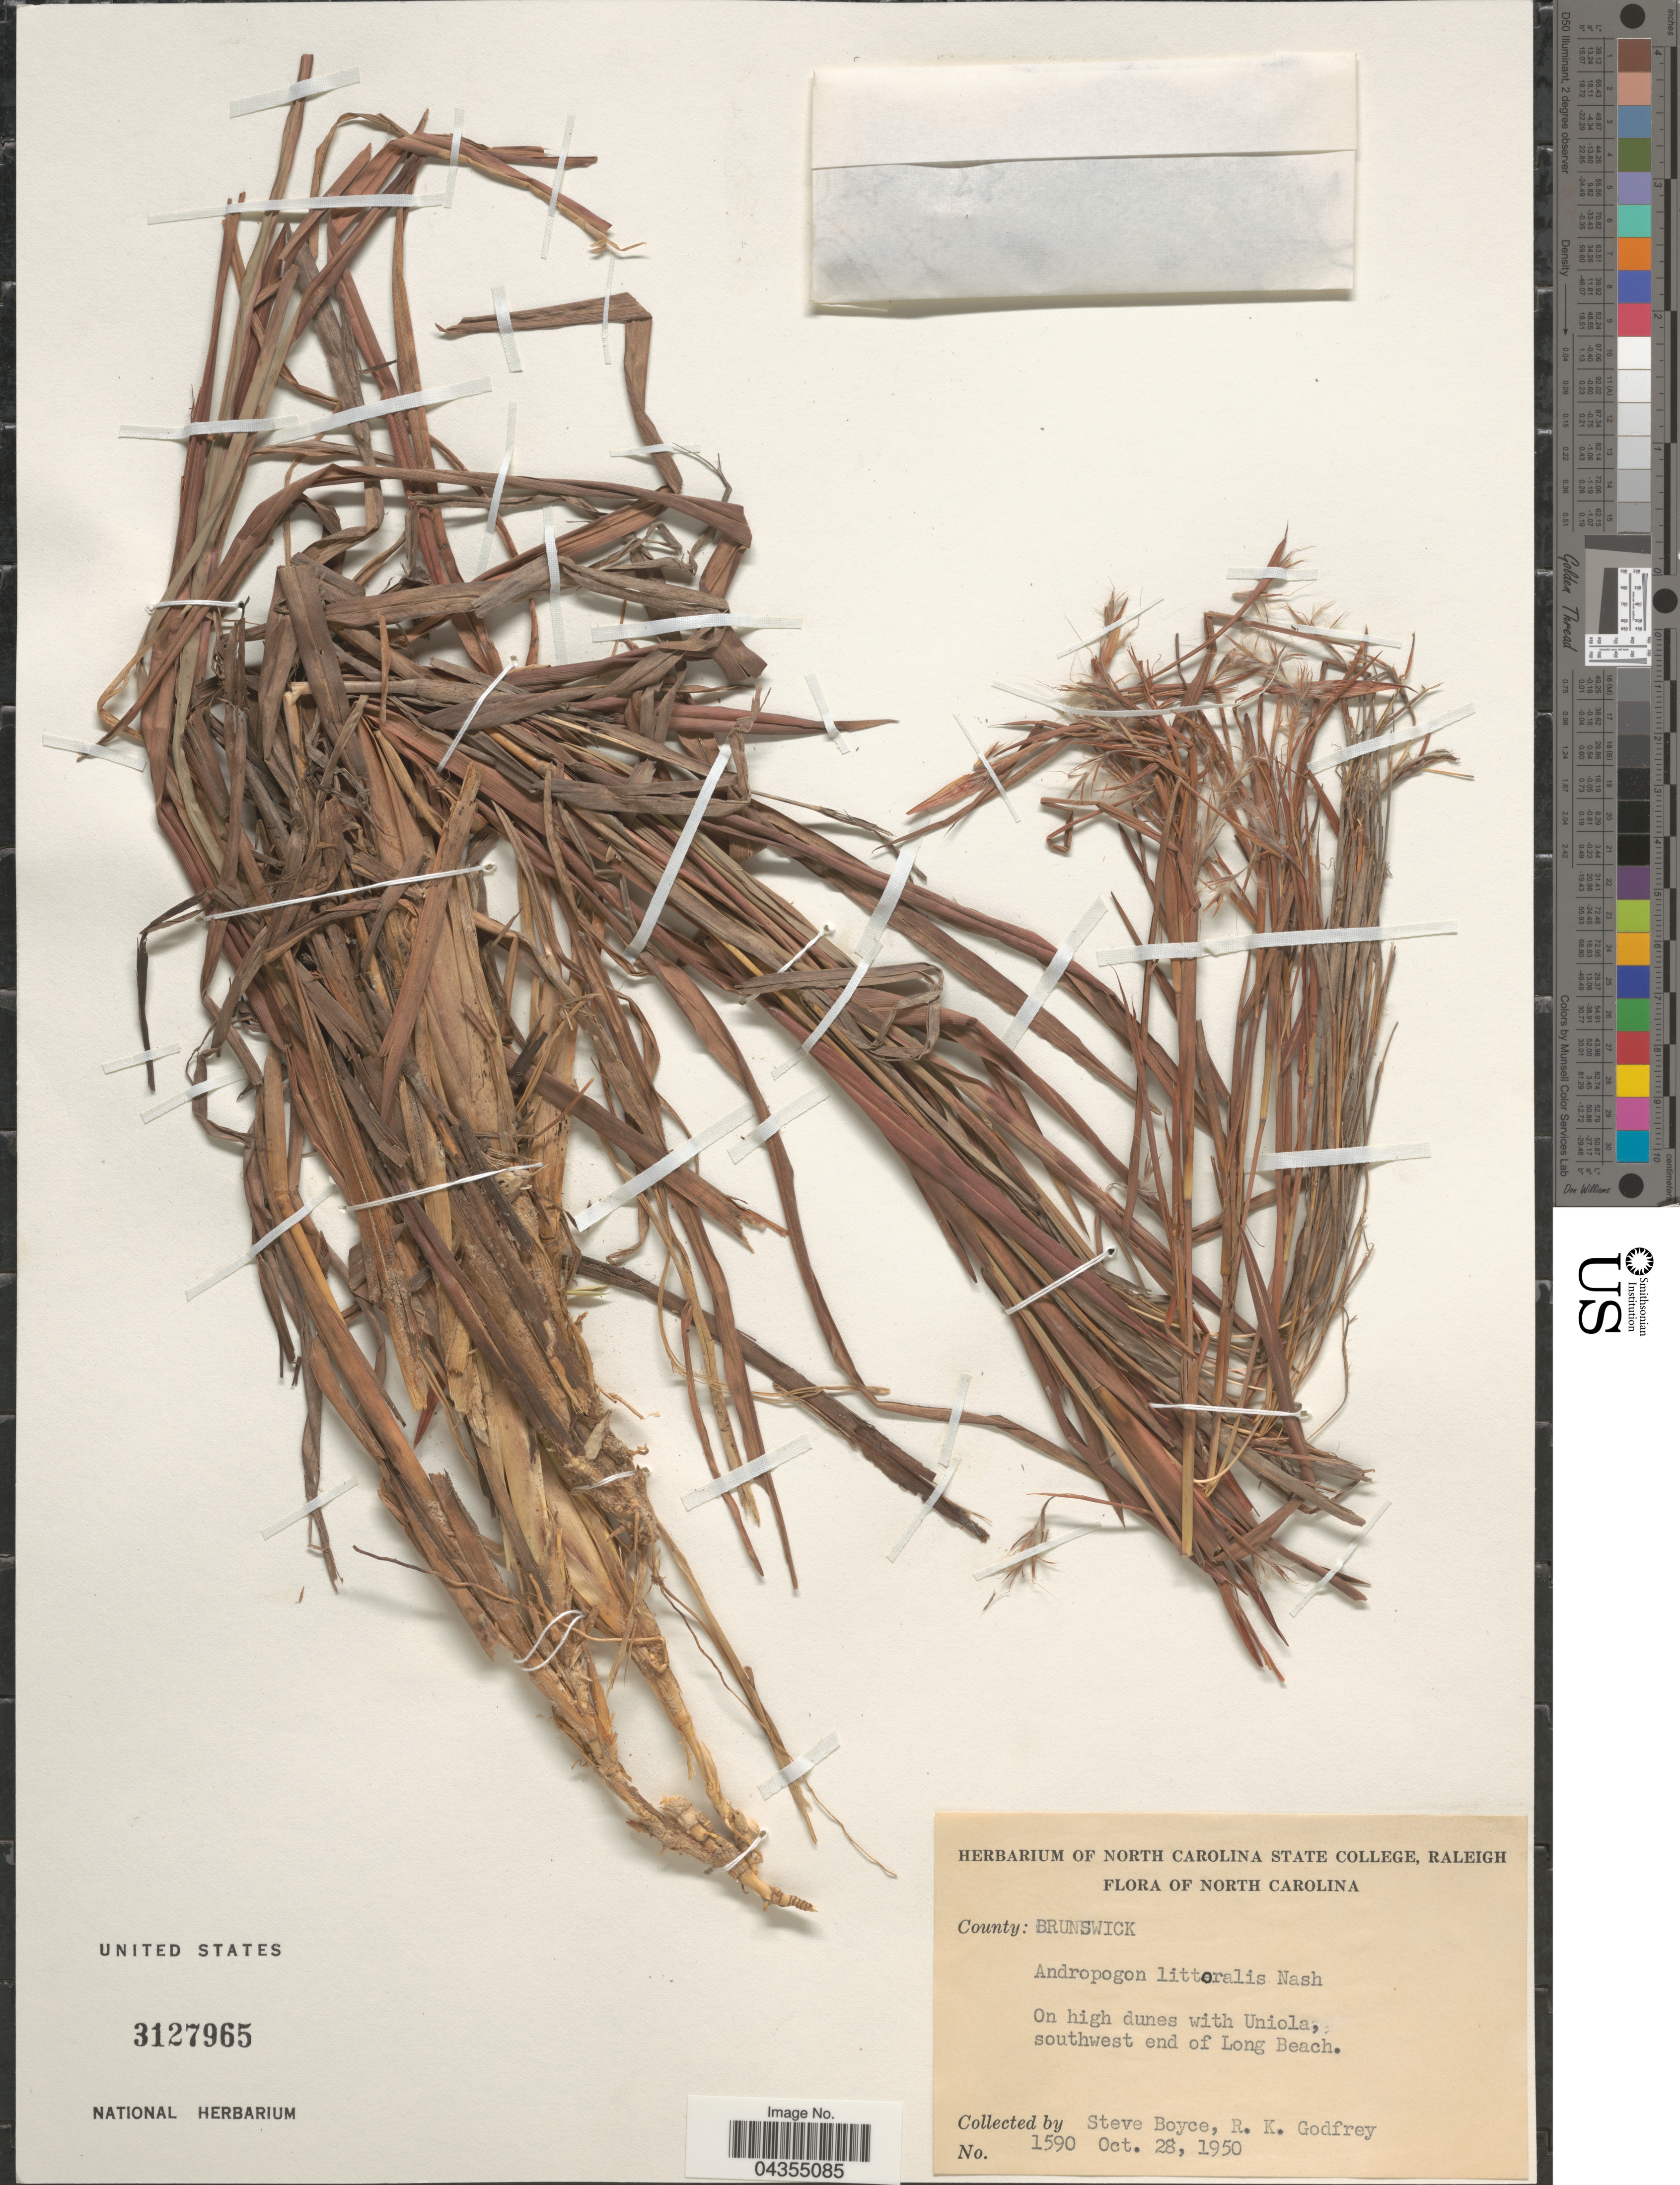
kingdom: Plantae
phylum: Tracheophyta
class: Liliopsida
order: Poales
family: Poaceae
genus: Schizachyrium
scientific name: Schizachyrium scoparium var. littorale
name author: (Nash) Gould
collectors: S. Boyce & R. K. Godfrey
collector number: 1590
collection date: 1950-10-28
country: United States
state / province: North Carolina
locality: County: Brunswick. On high dunes with Uniola, southwest end of Long Beach.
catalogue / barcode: US 3127965